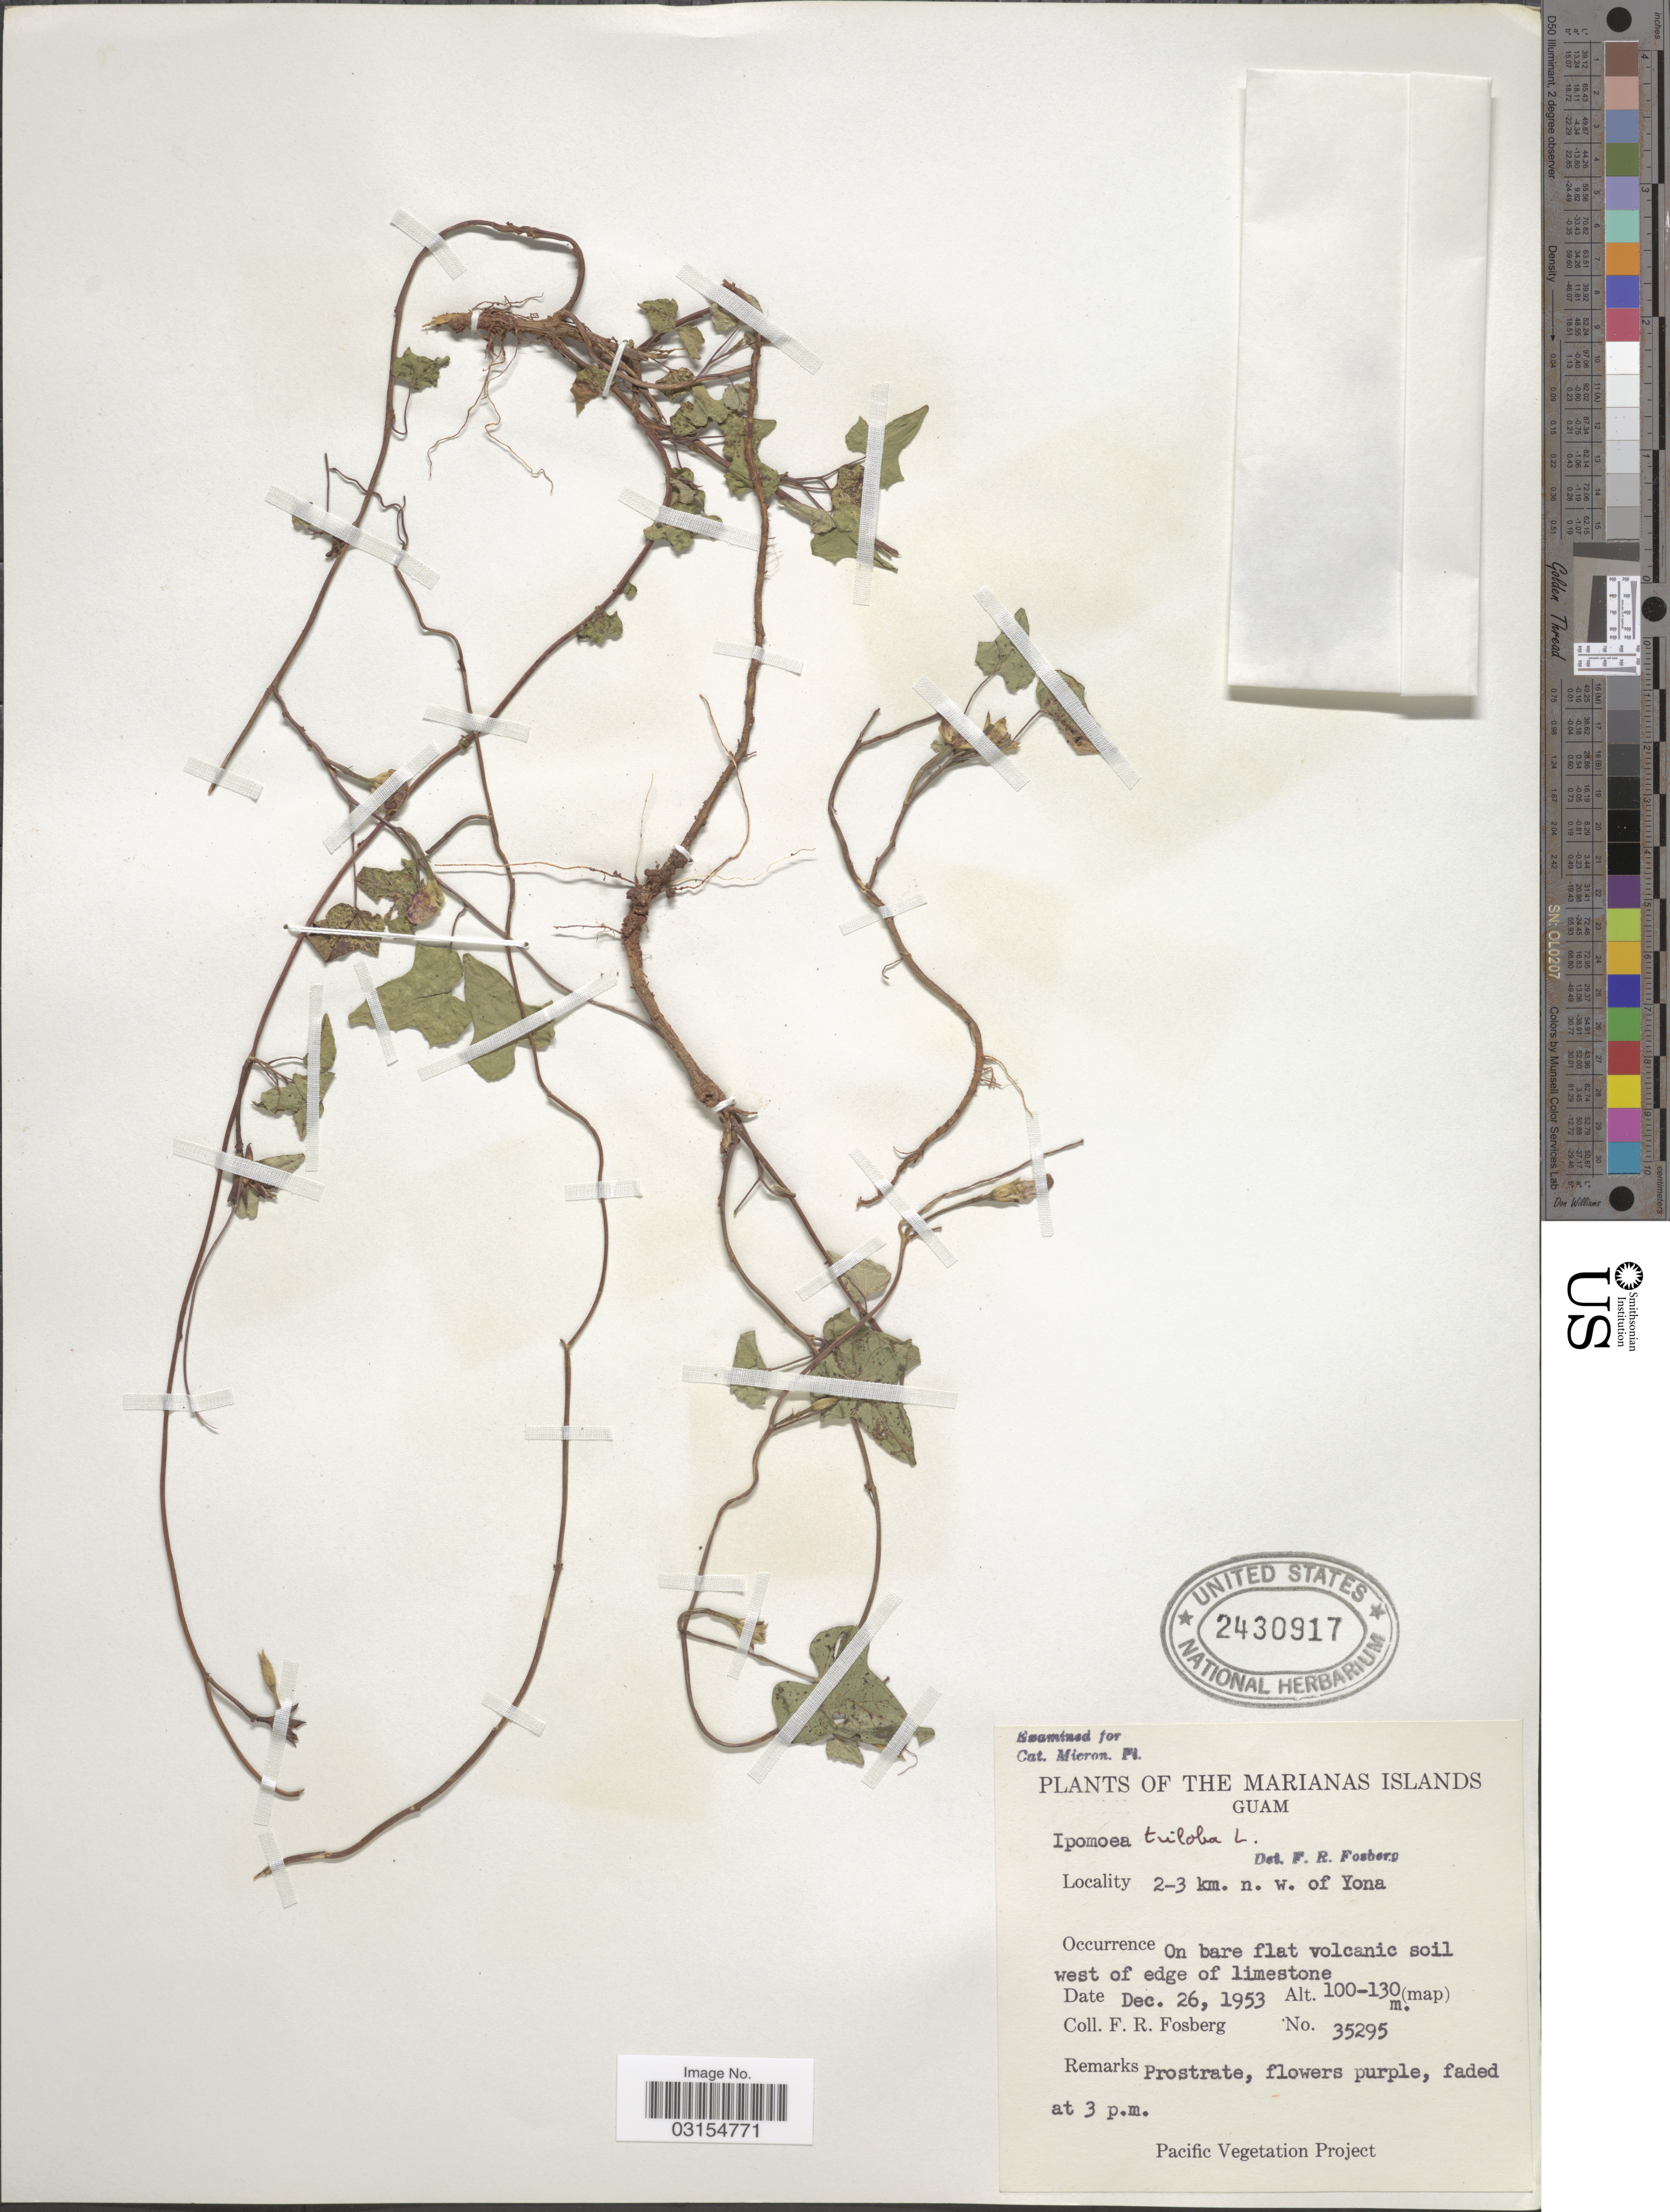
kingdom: Plantae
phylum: Tracheophyta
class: Magnoliopsida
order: Solanales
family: Convolvulaceae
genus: Ipomoea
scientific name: Ipomoea triloba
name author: L.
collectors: F. R. Fosberg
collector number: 35295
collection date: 1953-12-26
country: Guam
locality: The Marianas Islands, Guam, 2-3 km. n.w. of Yona.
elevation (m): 100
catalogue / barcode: US 2430917